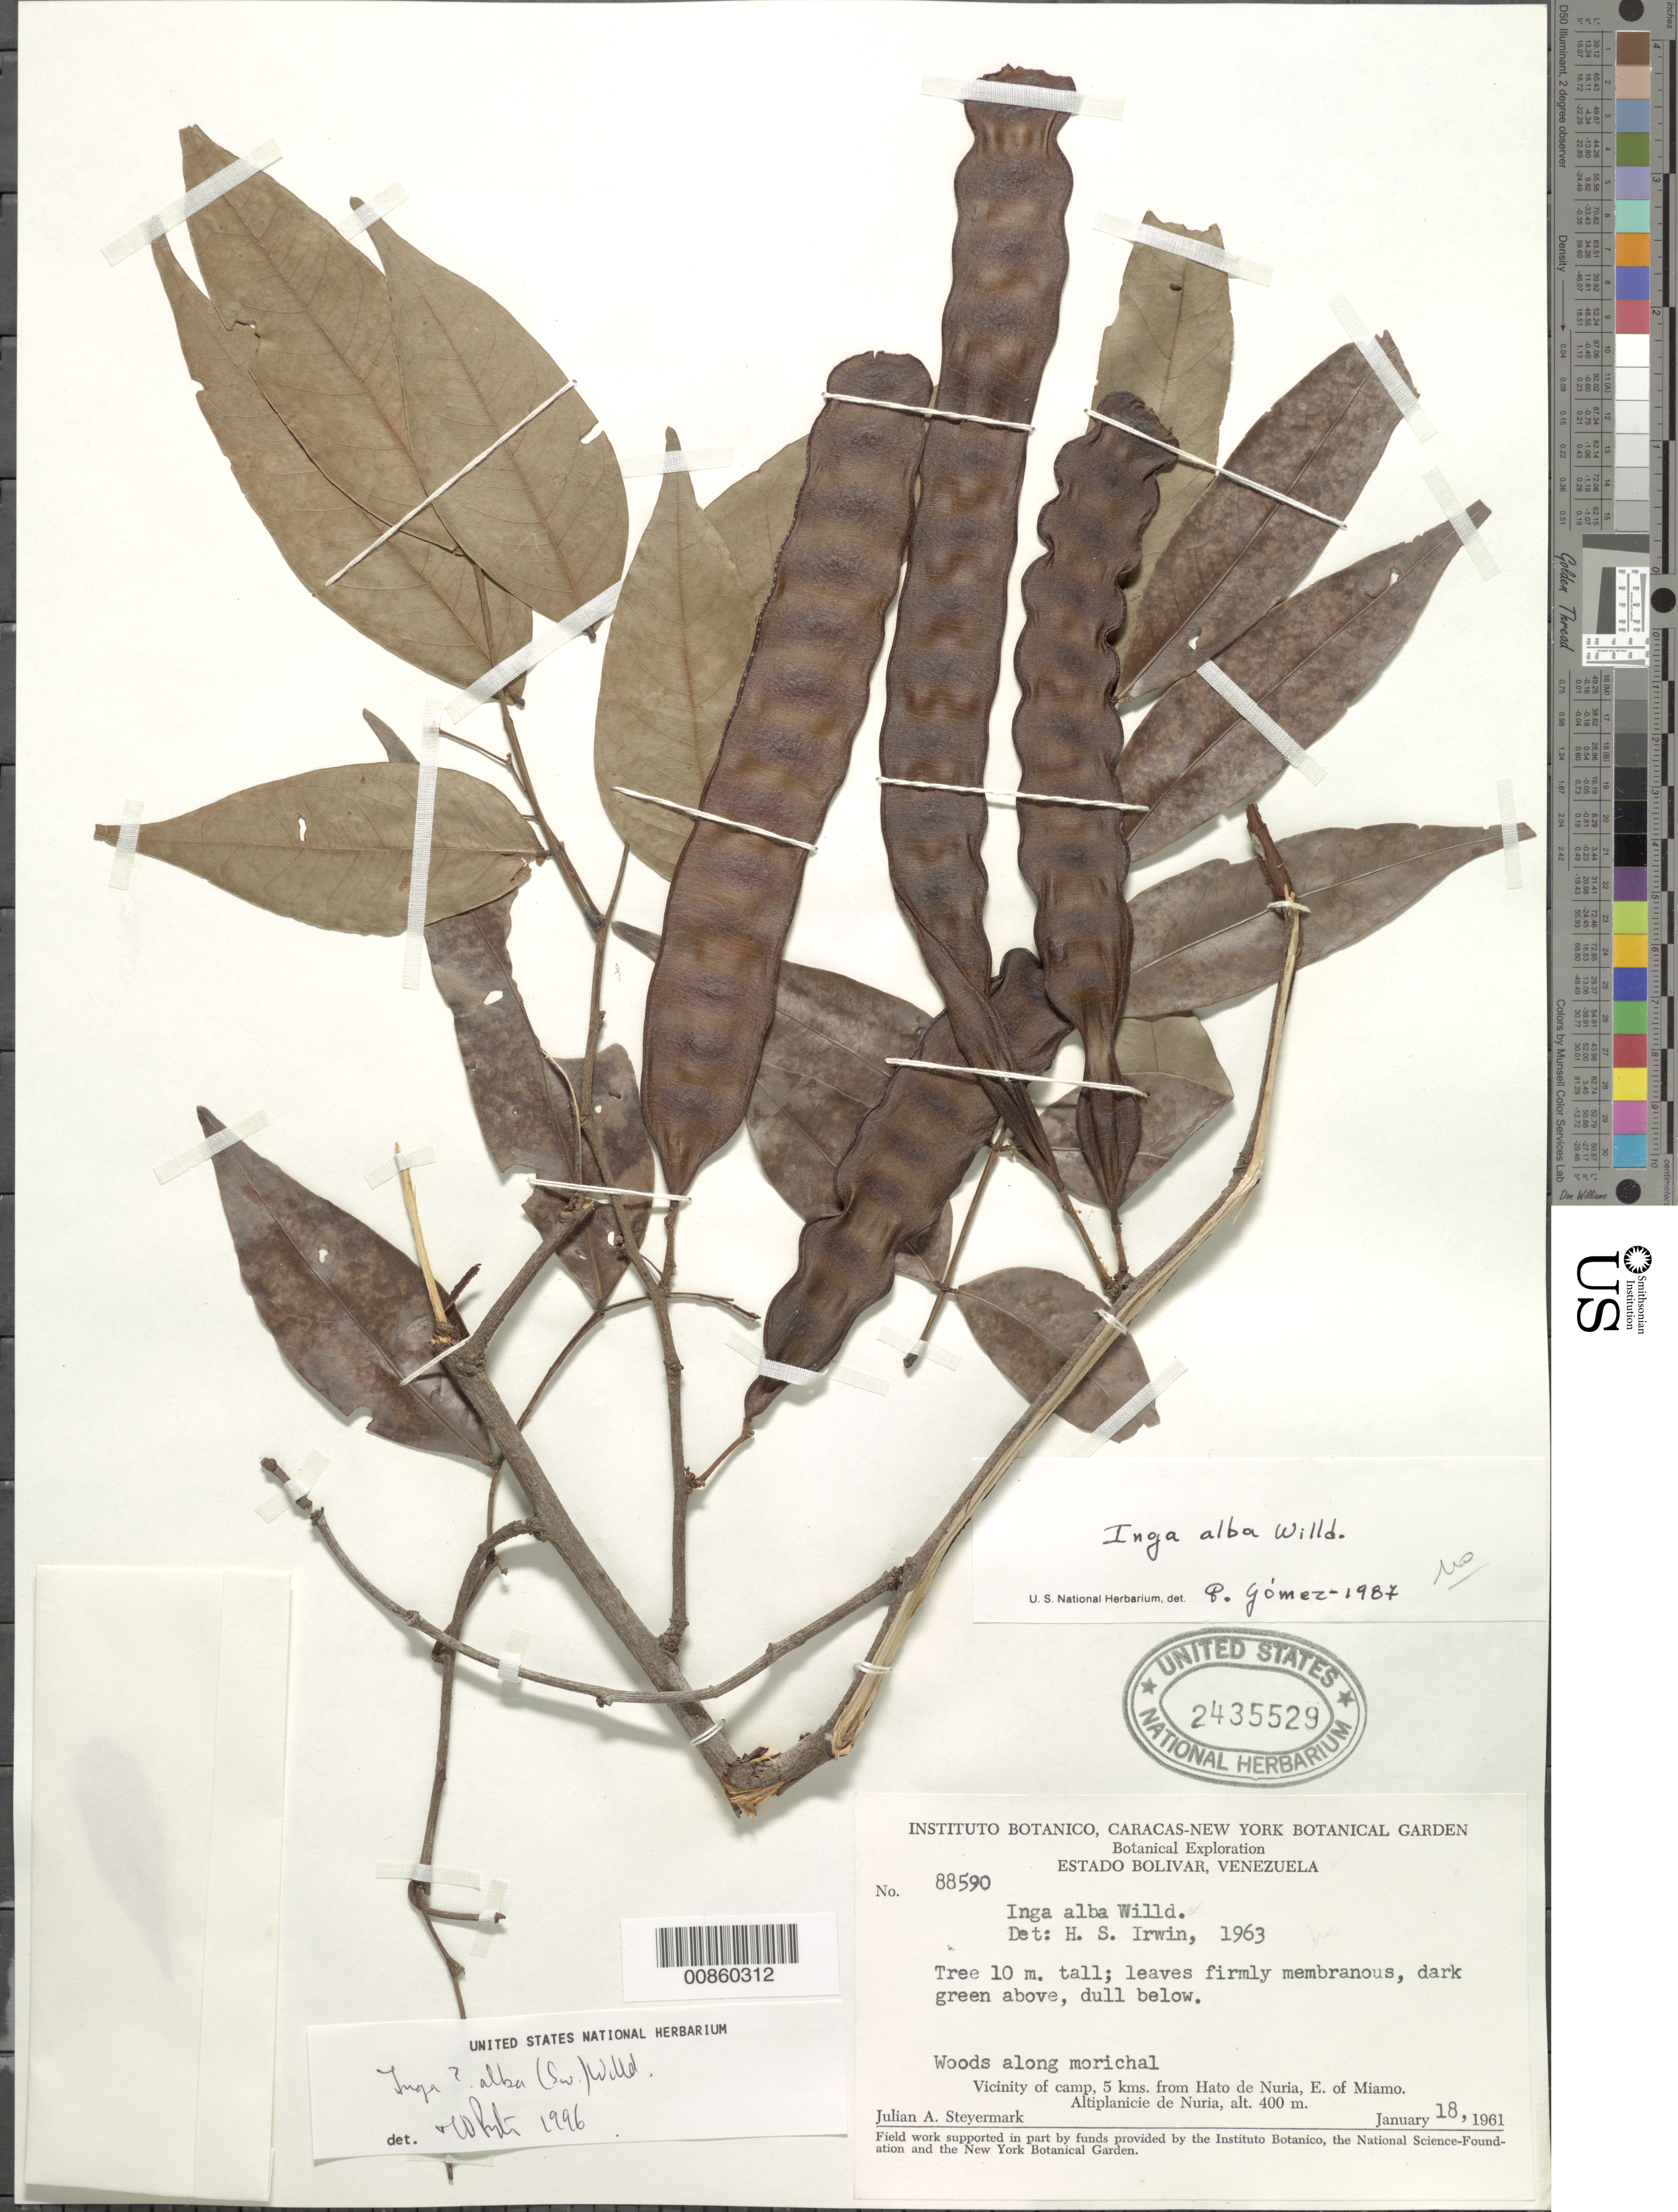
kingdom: Plantae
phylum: Tracheophyta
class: Magnoliopsida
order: Fabales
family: Fabaceae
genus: Inga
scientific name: Inga alba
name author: (Sw.) Willd.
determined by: Pennington, T. D., (K)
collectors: J. Steyermark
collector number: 88590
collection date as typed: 18-Jan-61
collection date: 1961-01-18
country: Venezuela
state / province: Bolívar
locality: Altiplanicie de Nuria. Vicinity of camp, 5 kms from Hato de Nuria, E. of Miamo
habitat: Woods along morichal.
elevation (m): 400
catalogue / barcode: US 2435529